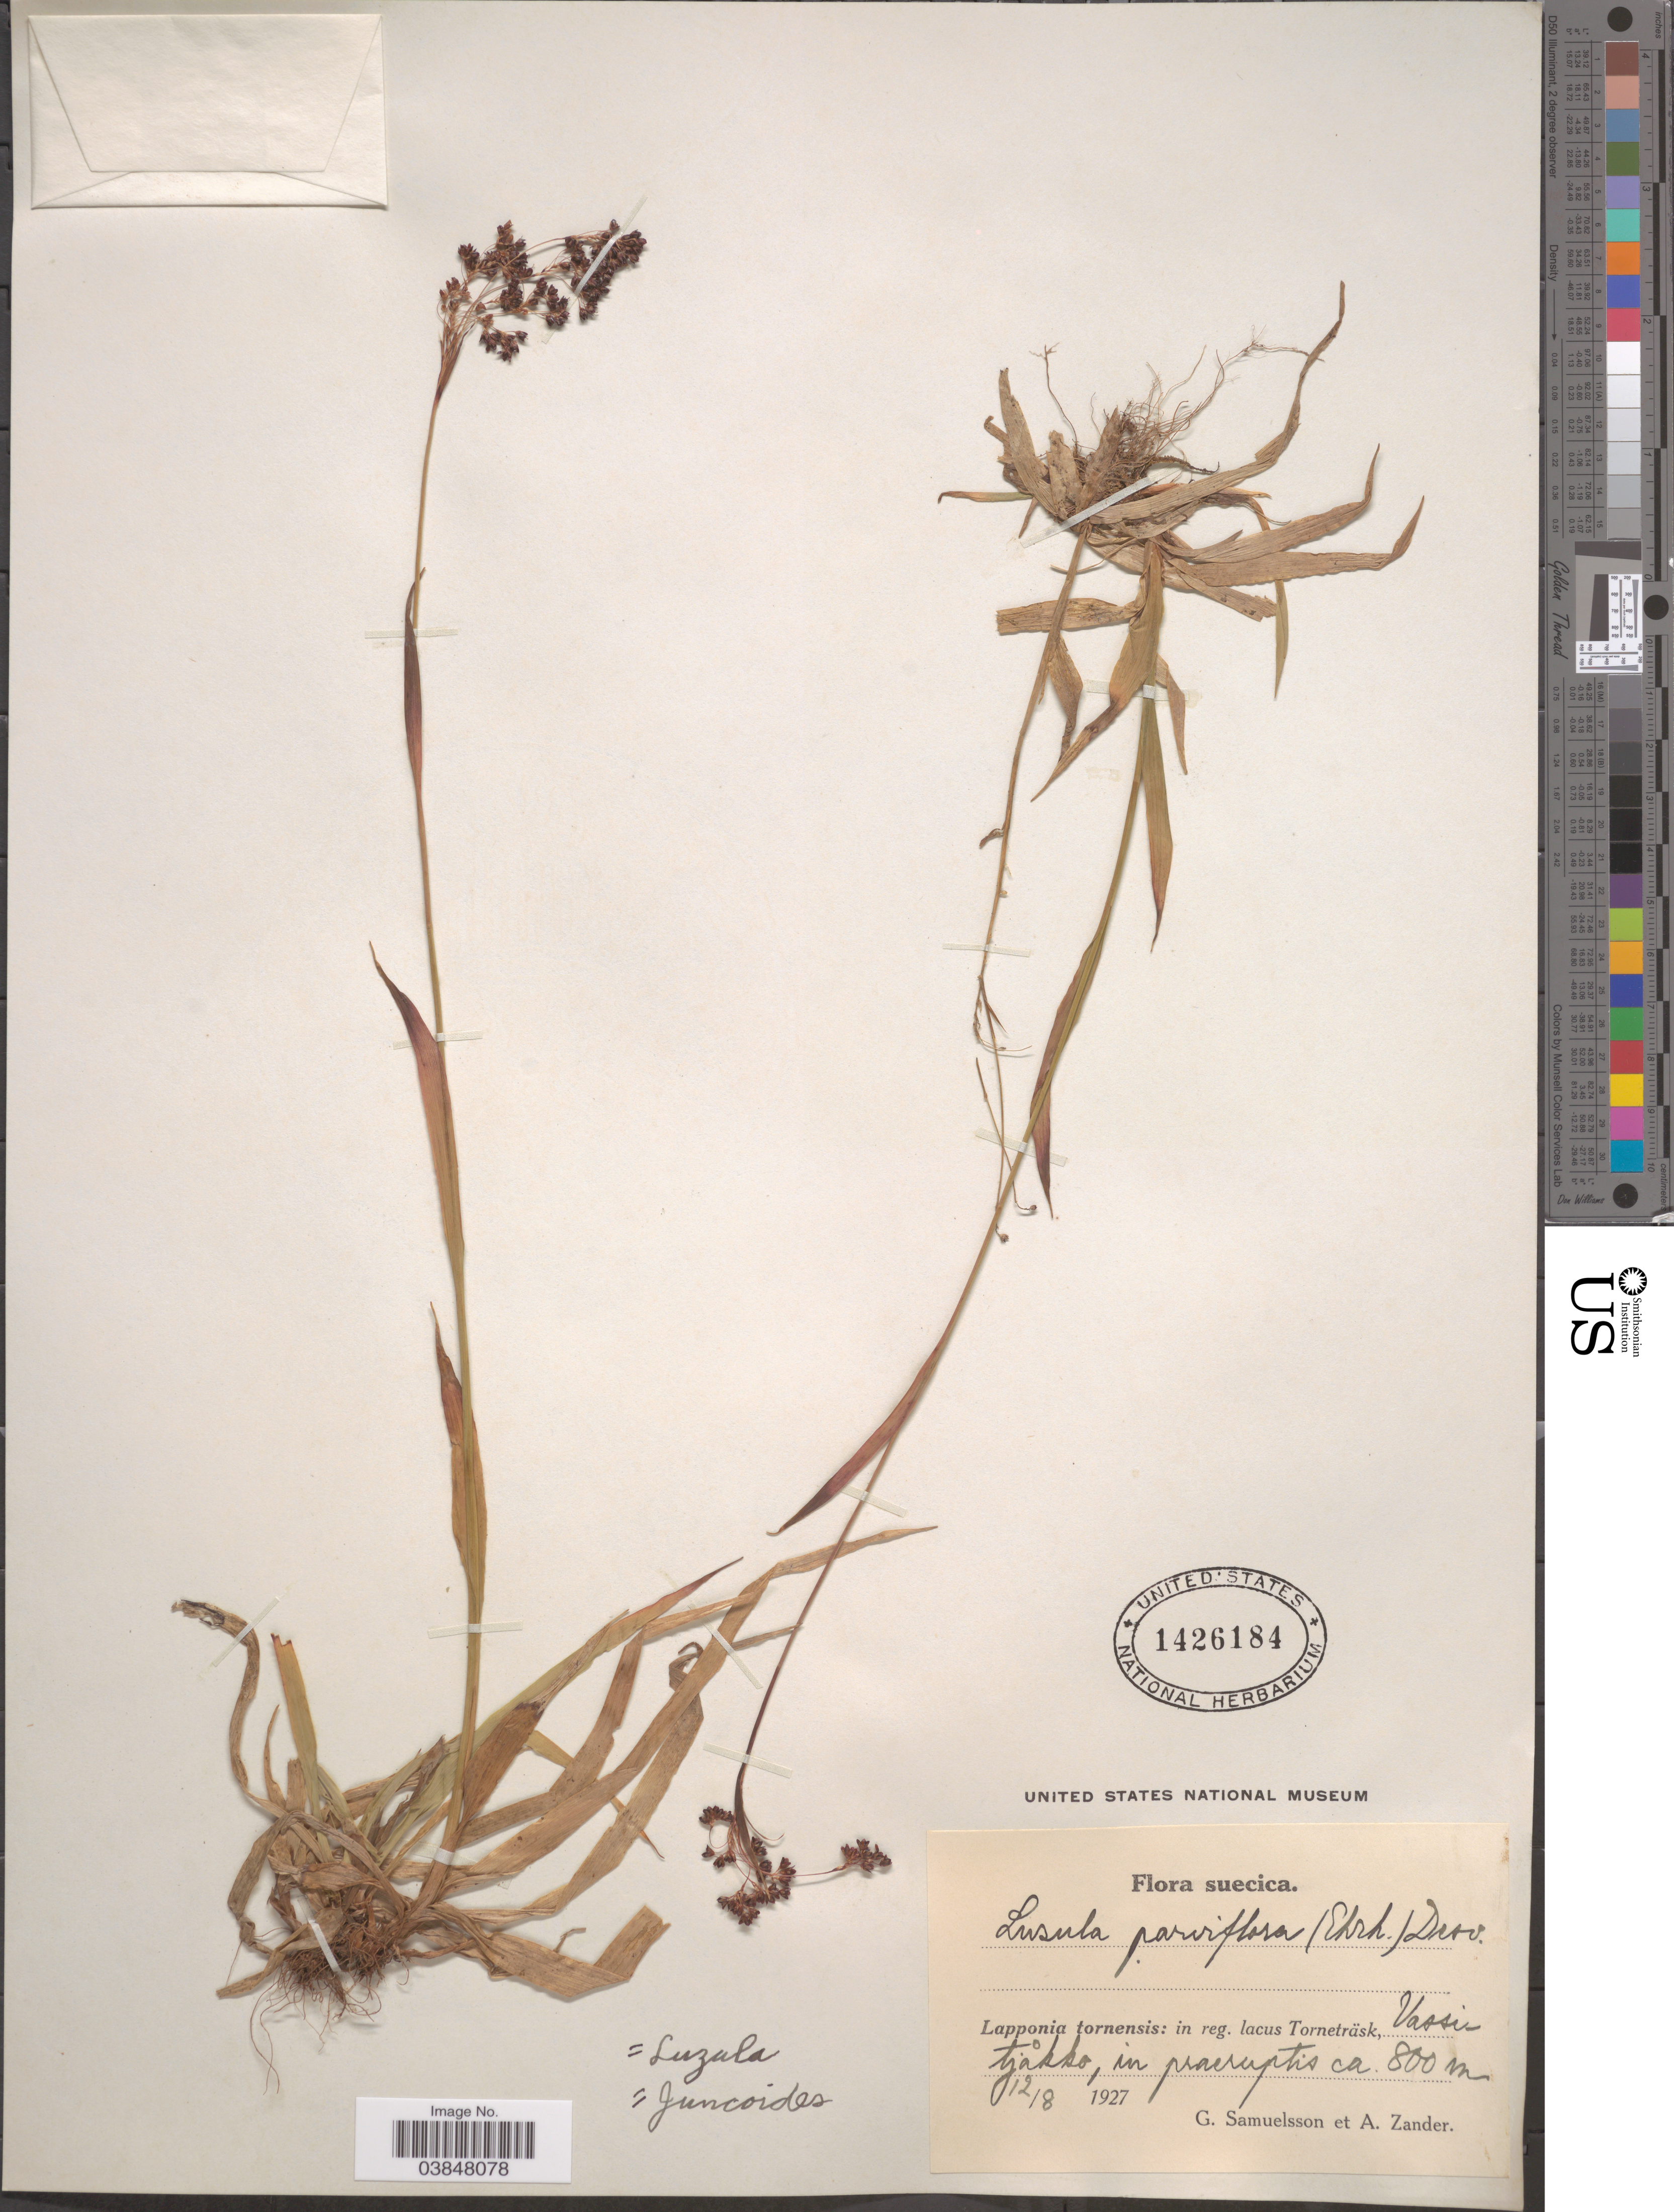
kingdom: Plantae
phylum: Tracheophyta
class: Liliopsida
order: Poales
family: Juncaceae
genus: Luzula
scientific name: Luzula parviflora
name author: (Ehrh.) Desv.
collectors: G. Samuelsson & A. Zander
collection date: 1927-08-12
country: Sweden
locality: Suecica. Lapponia tornensis: in reg. lacus Torneträsk, Vassitjåkka.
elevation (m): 800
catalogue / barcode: US 1426184